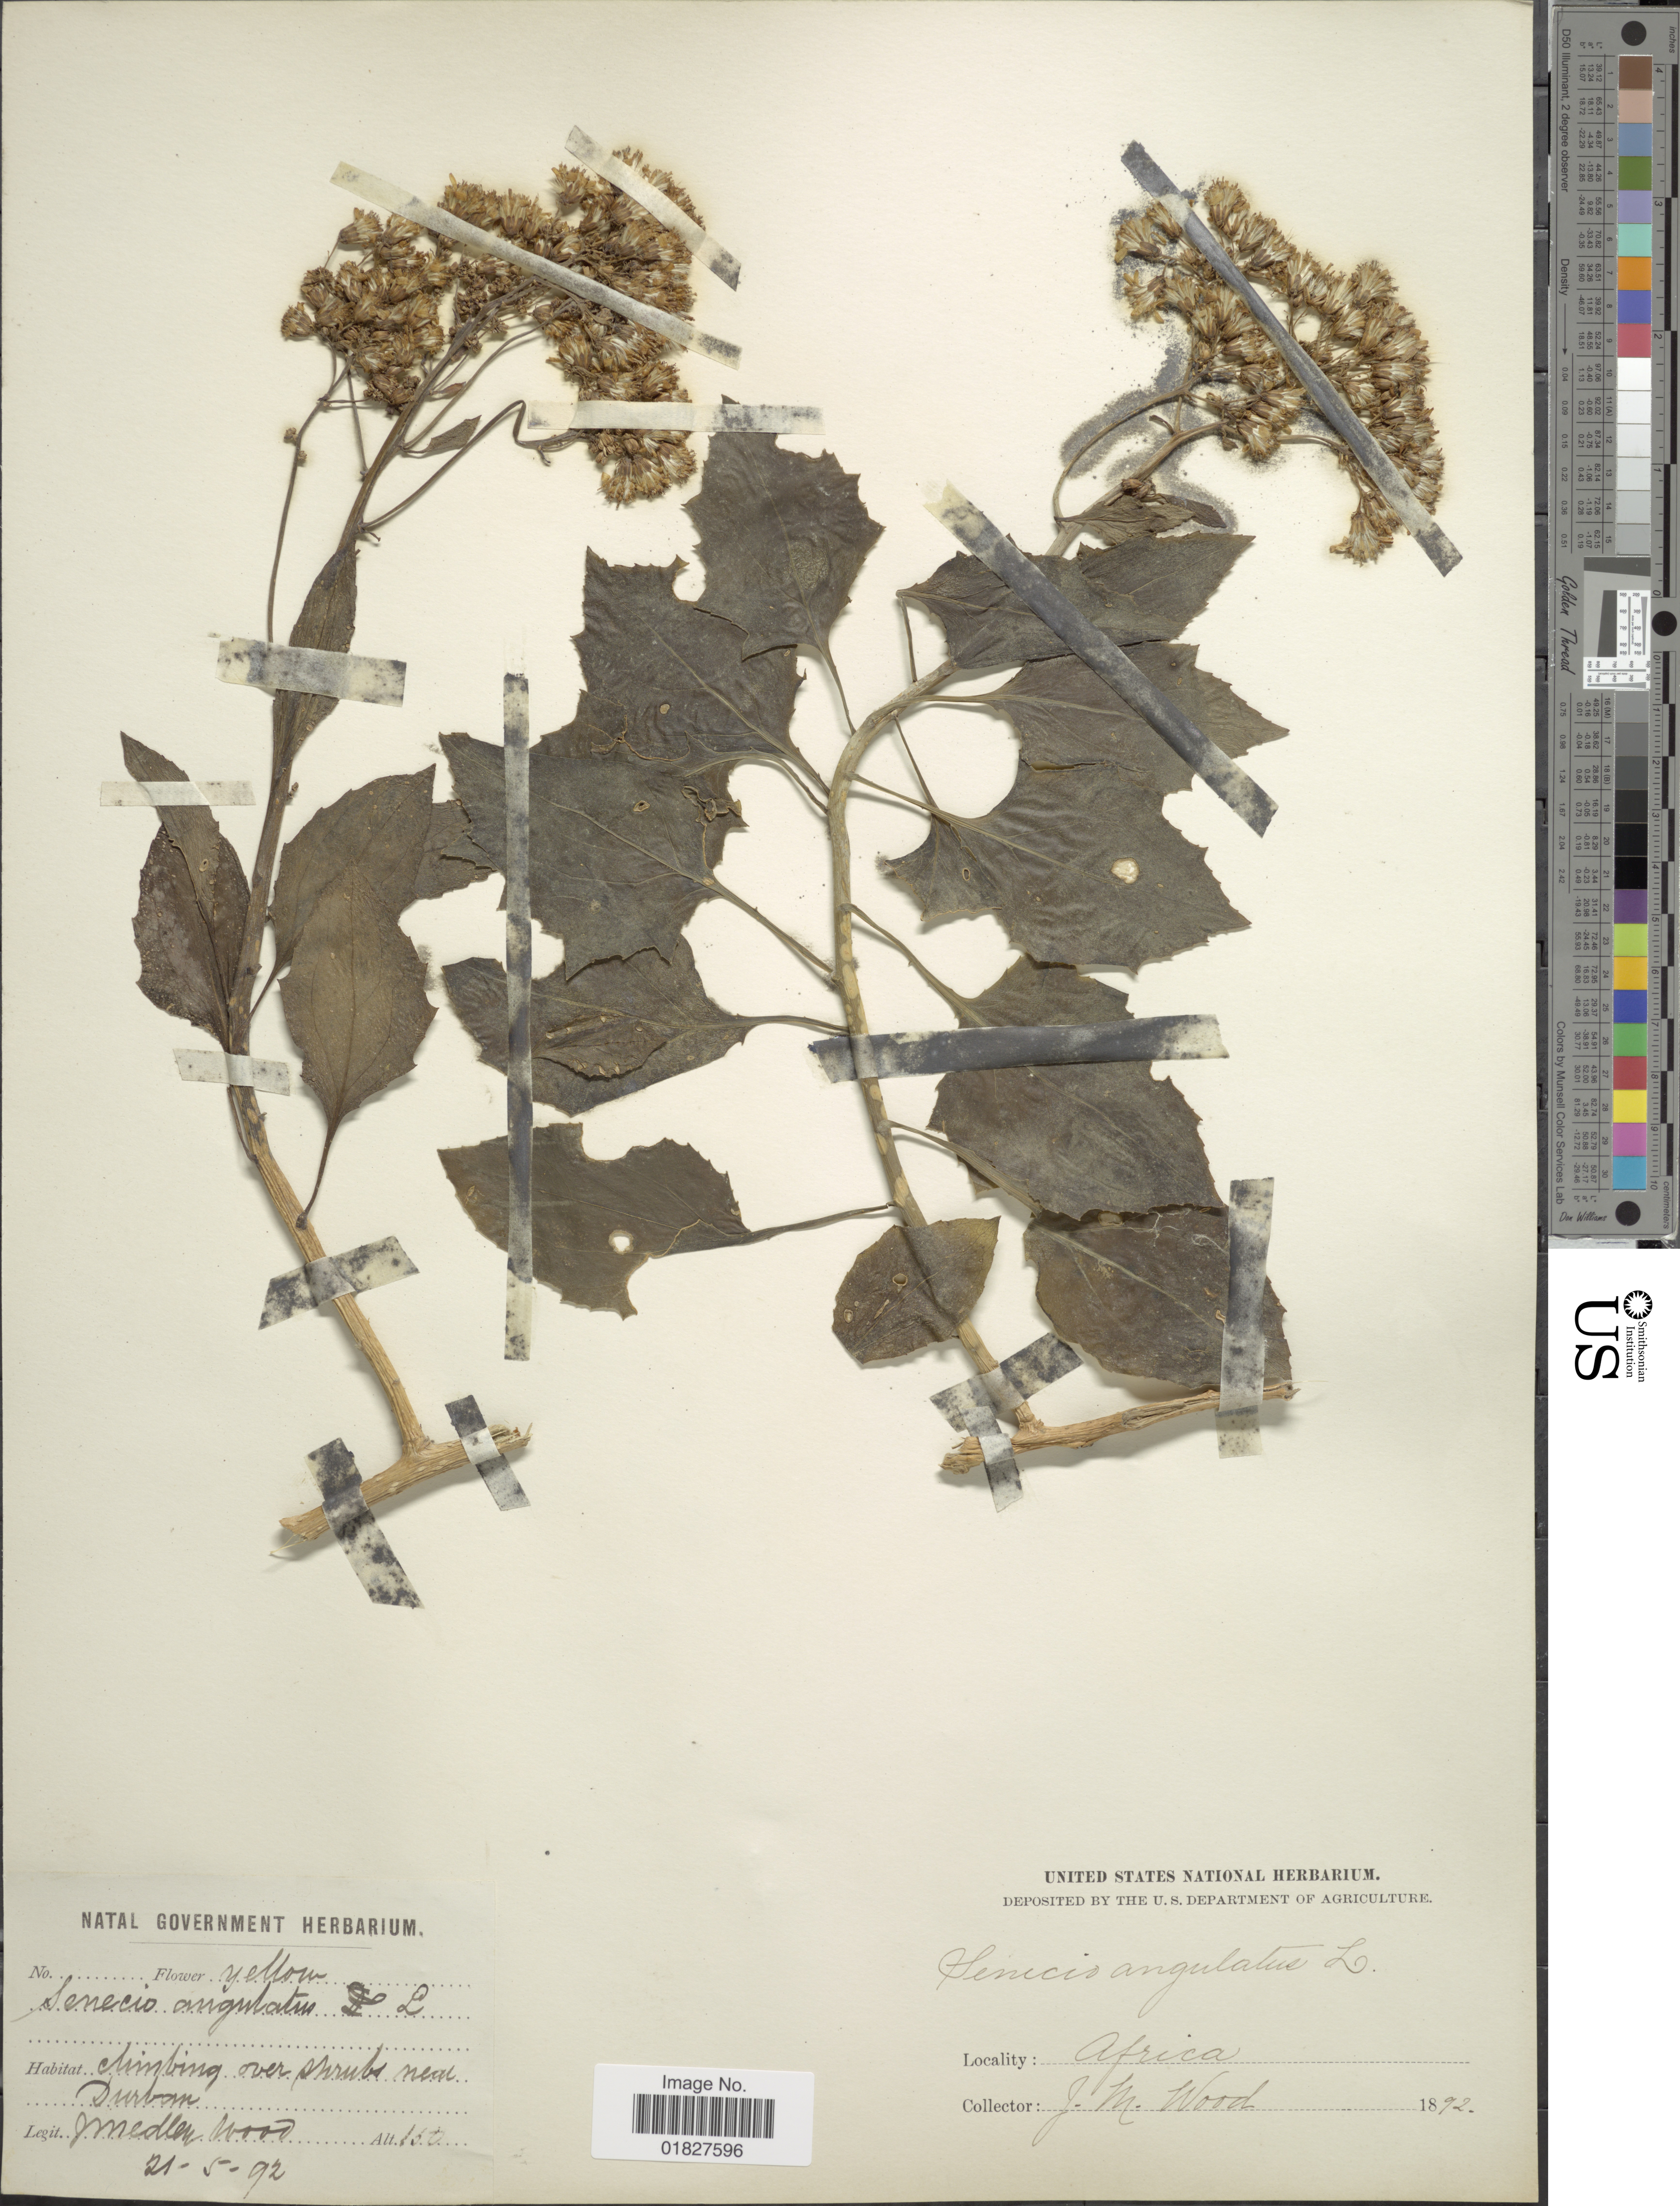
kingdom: Plantae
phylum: Tracheophyta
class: Magnoliopsida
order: Asterales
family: Asteraceae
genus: Solanecio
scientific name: Solanecio angulatus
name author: (Vahl) C. Jeffrey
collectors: J. M. Wood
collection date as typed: Transcribed d/m/y: 21/5/92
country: South Africa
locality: Africa, Durban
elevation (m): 5